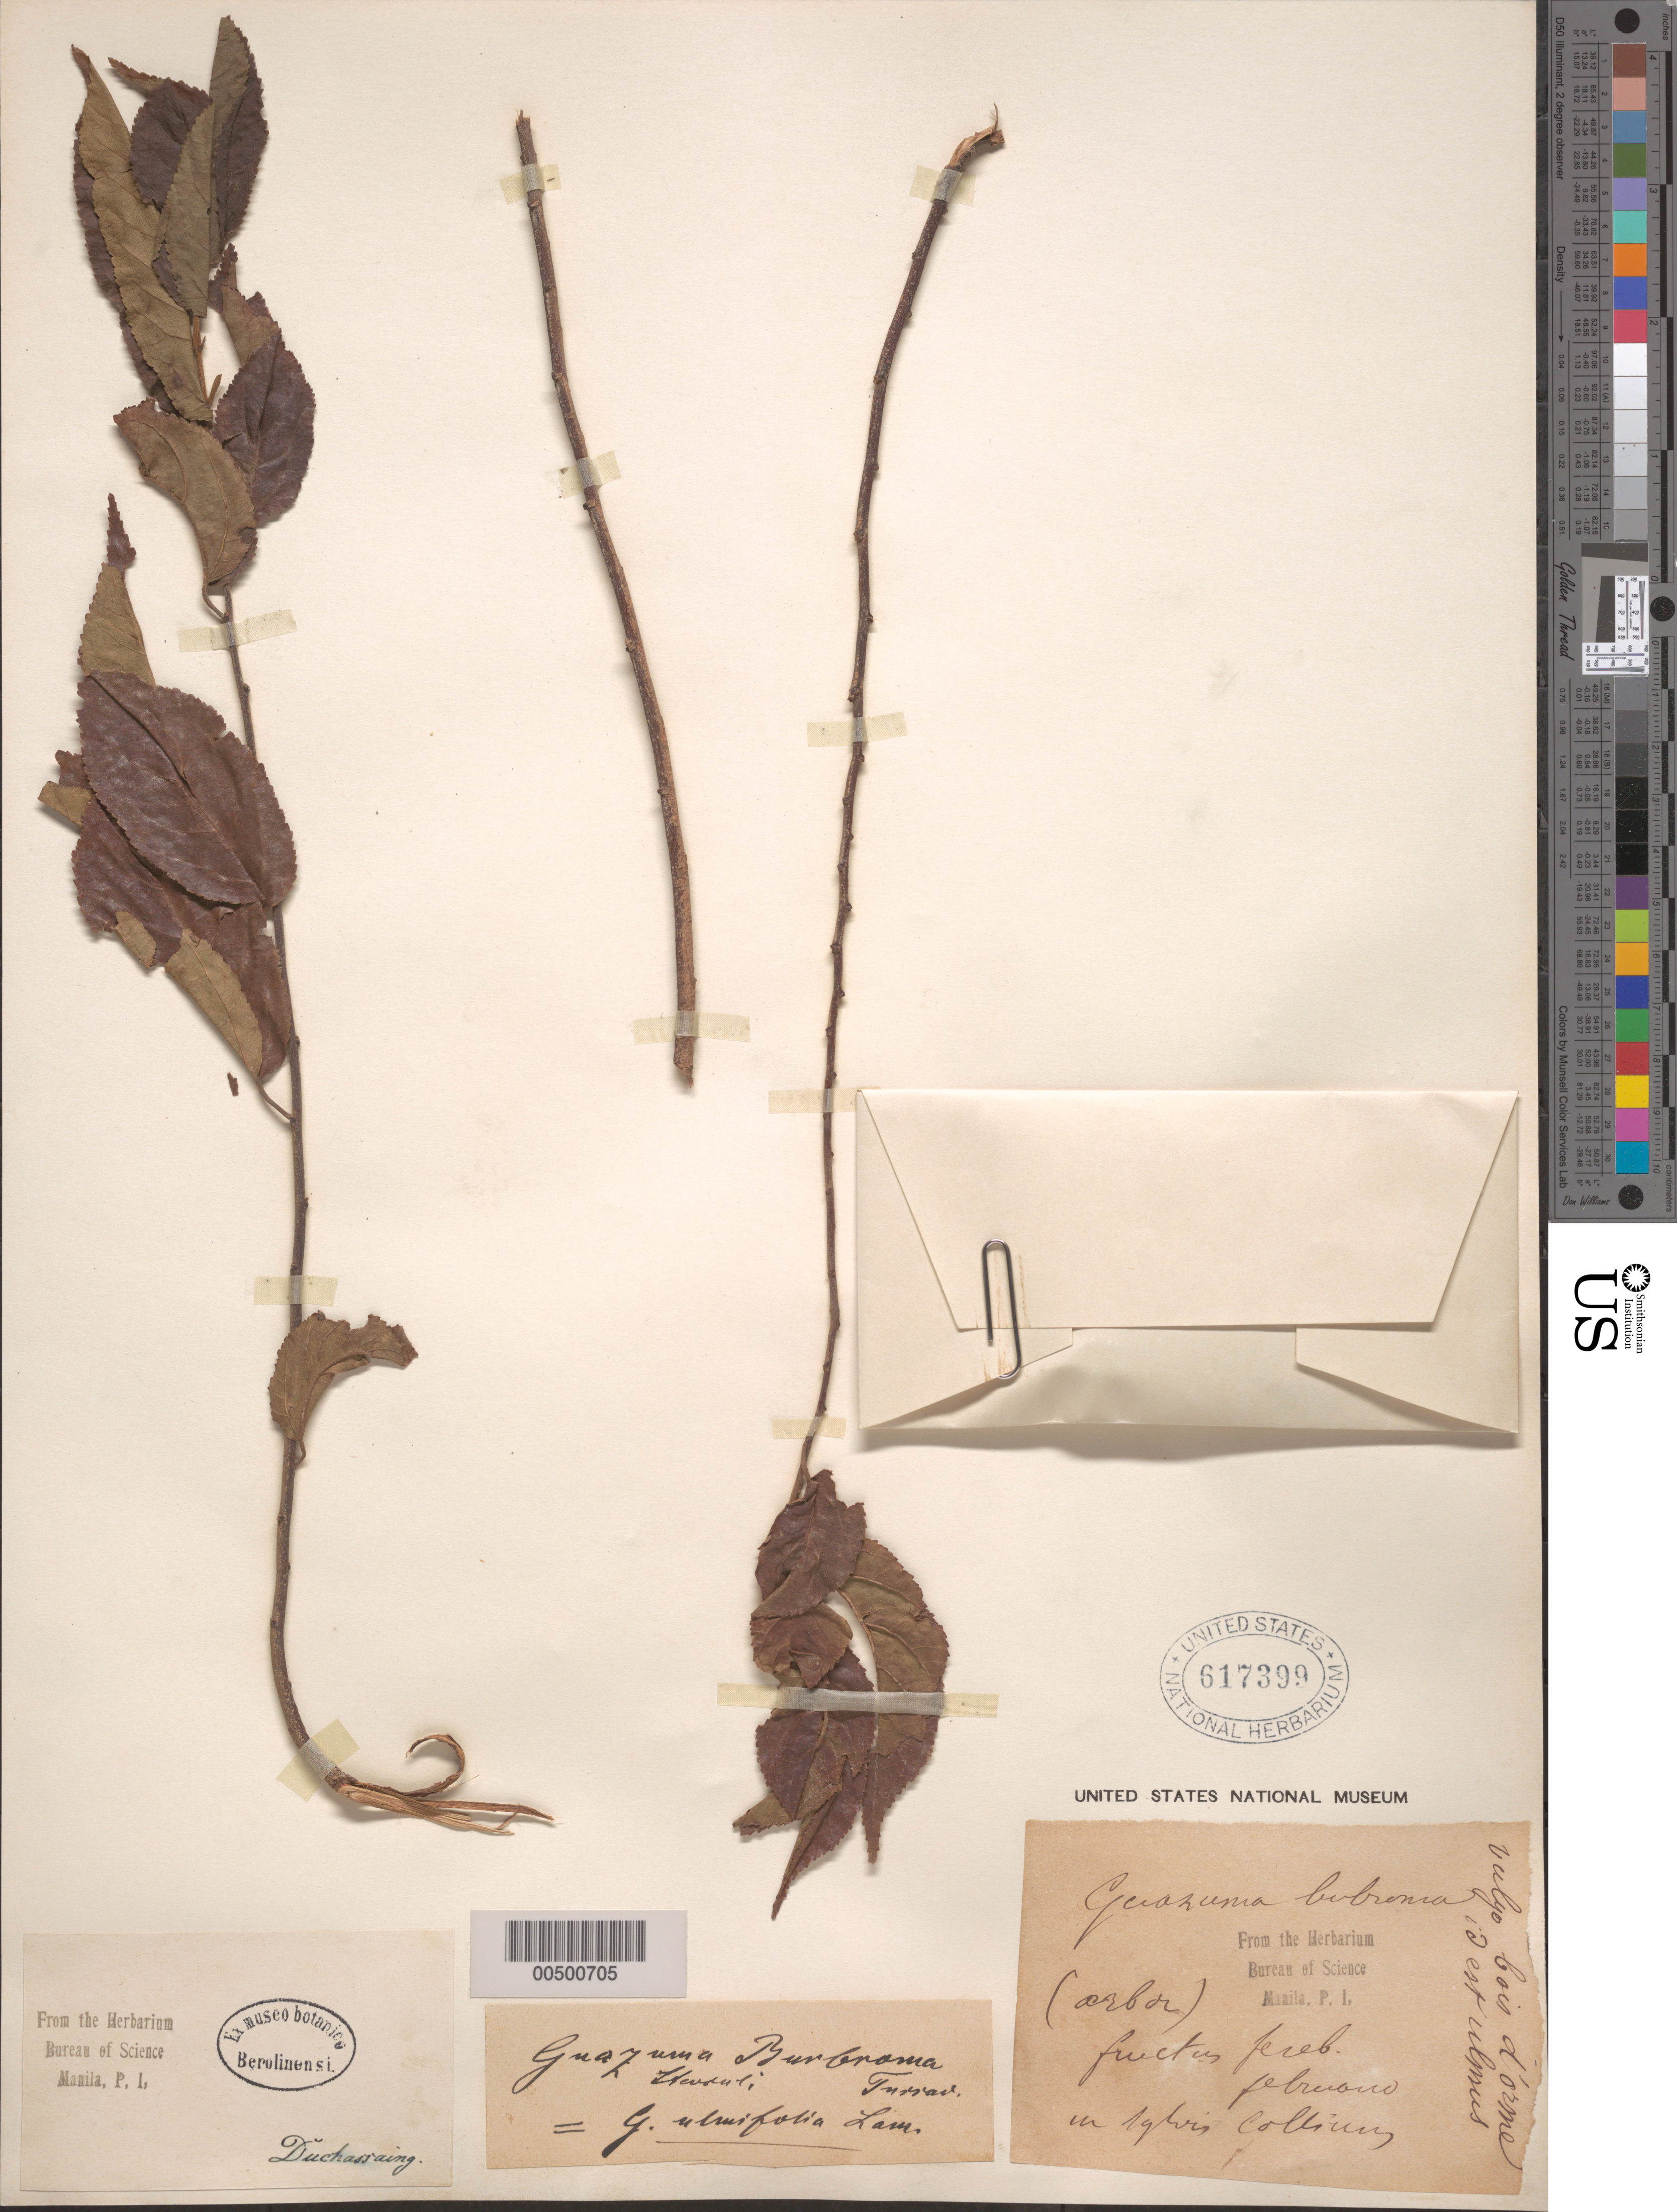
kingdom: Plantae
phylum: Tracheophyta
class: Magnoliopsida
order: Malvales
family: Malvaceae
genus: Guazuma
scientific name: Guazuma ulmifolia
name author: Lam.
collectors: -. Duchassaing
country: Philippines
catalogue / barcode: US 617399